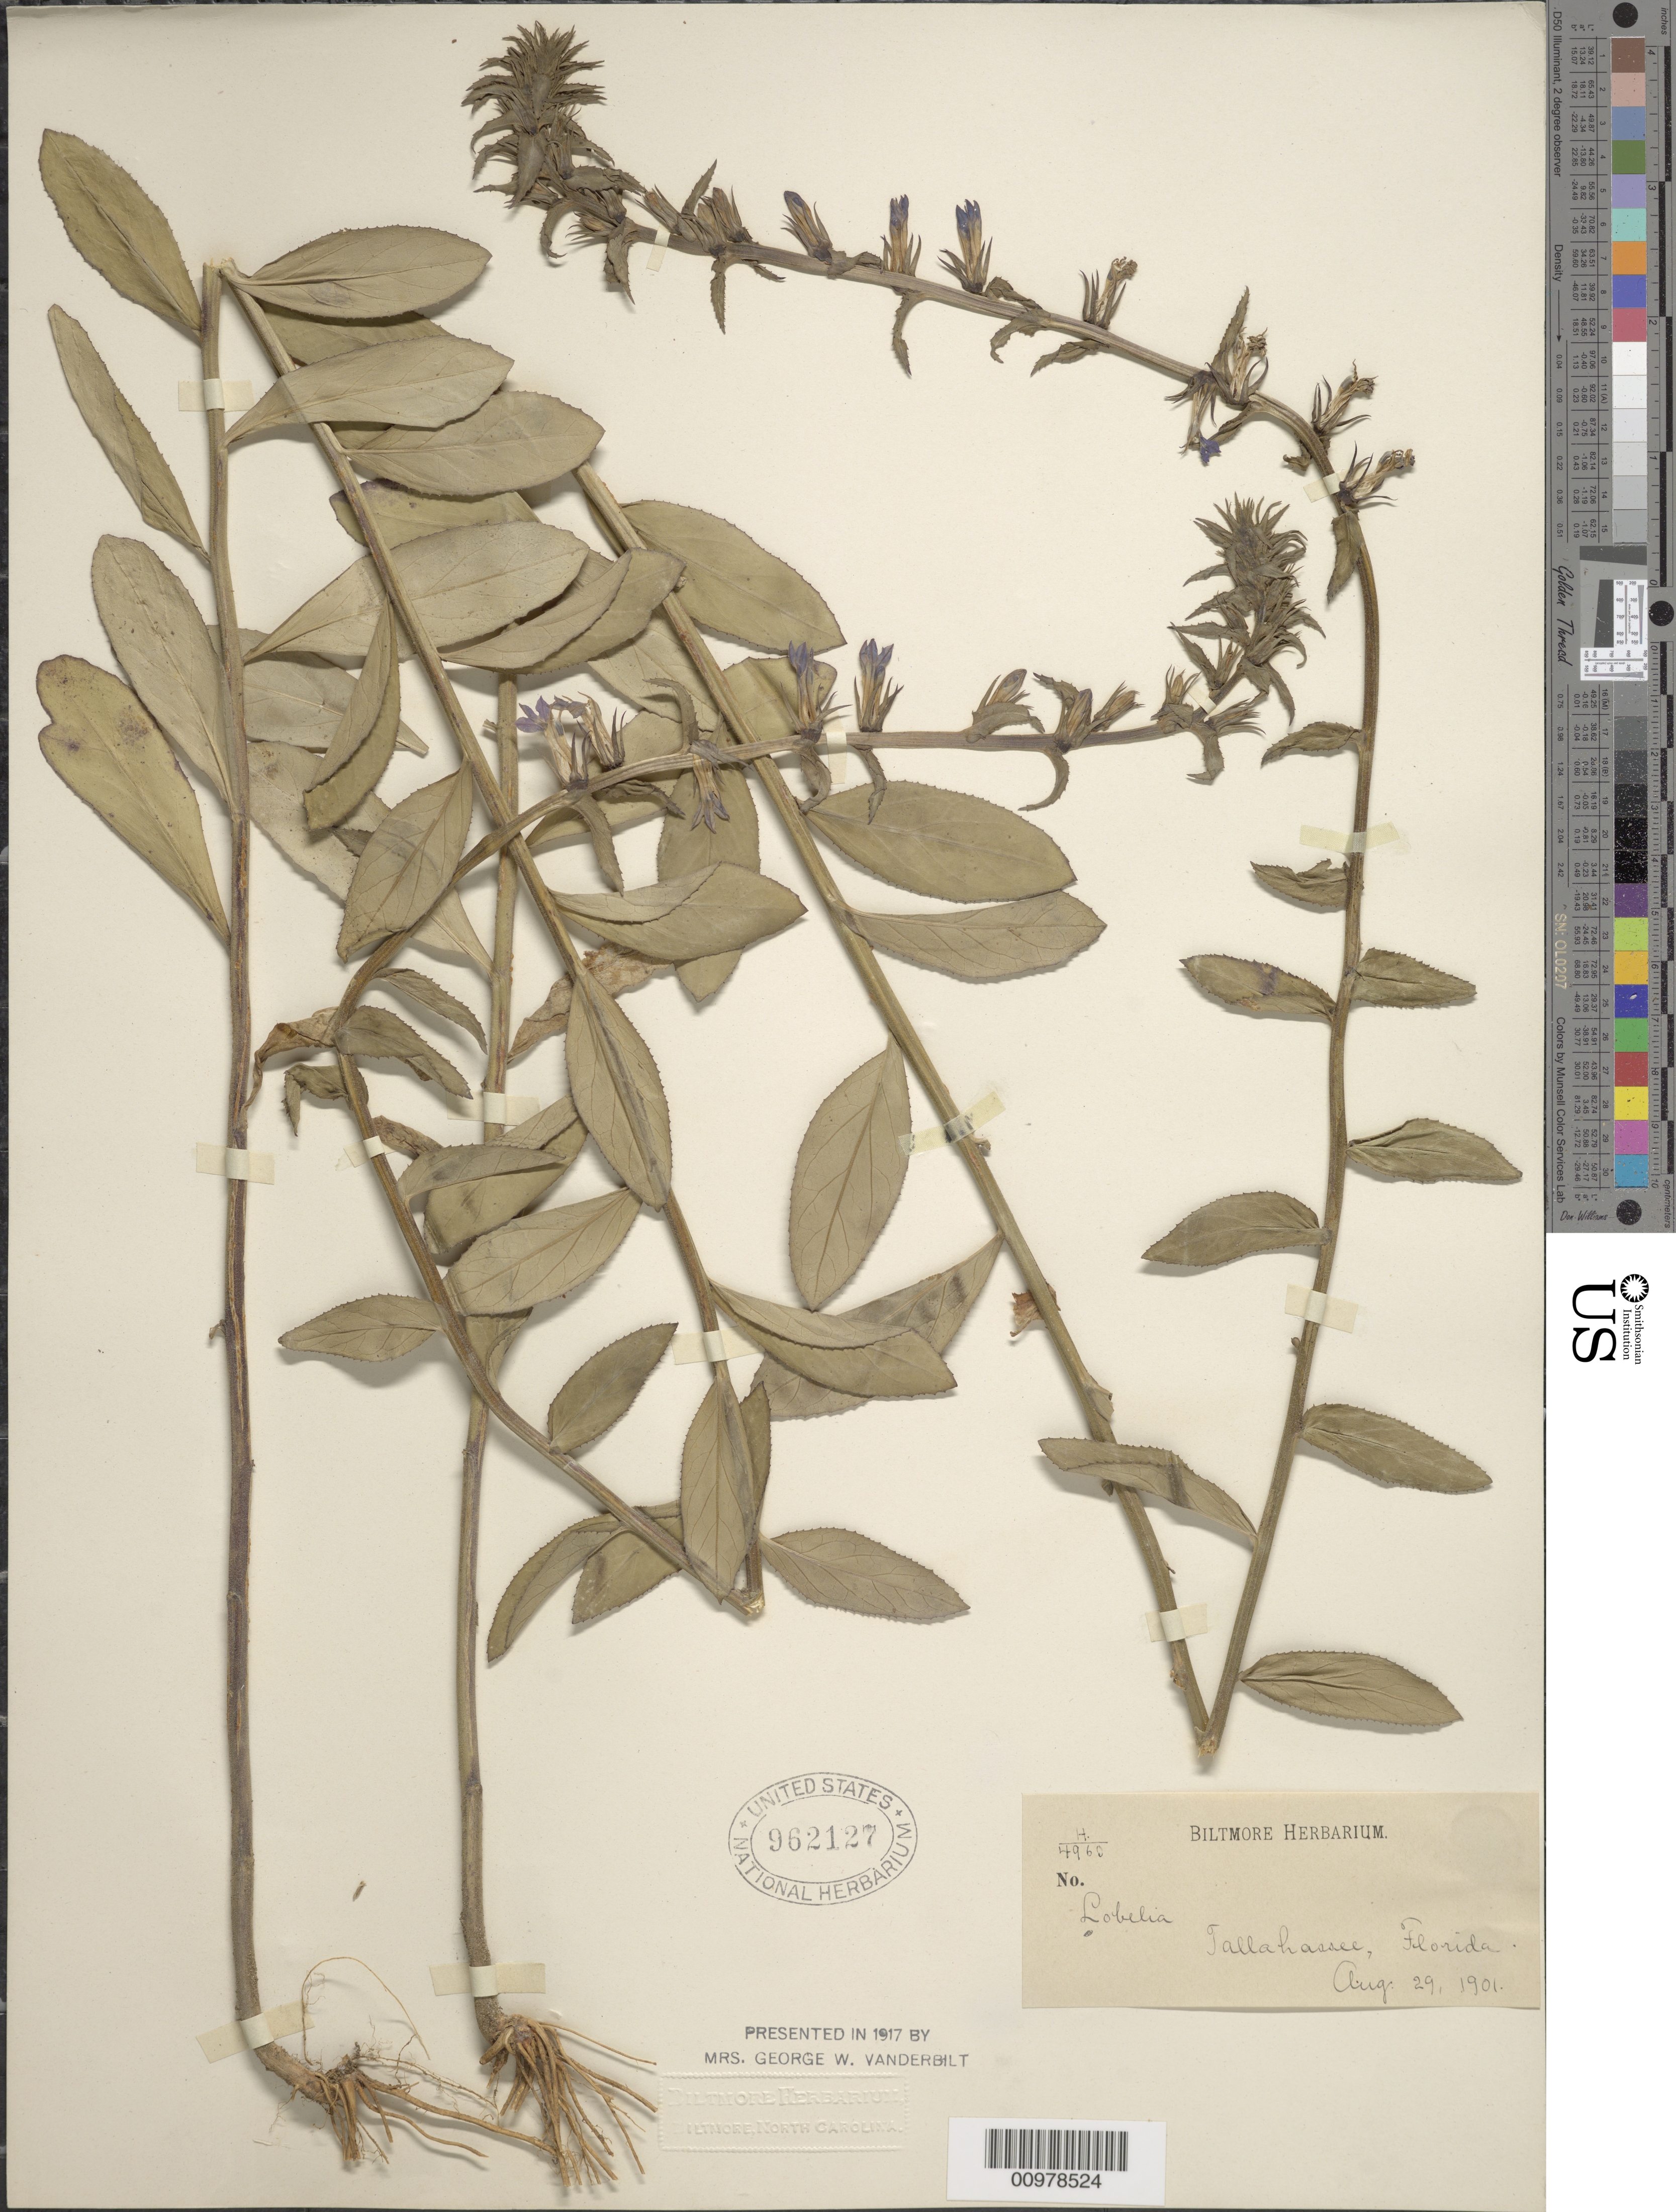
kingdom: Plantae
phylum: Tracheophyta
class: Magnoliopsida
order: Asterales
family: Campanulaceae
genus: Lobelia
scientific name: Lobelia puberula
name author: Michx.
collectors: ex herb. Biltmore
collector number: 4/4960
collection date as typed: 29 Aug 1901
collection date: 1901-08-29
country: United States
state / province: Florida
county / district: Leon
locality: Tallahassee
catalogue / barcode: US 962127